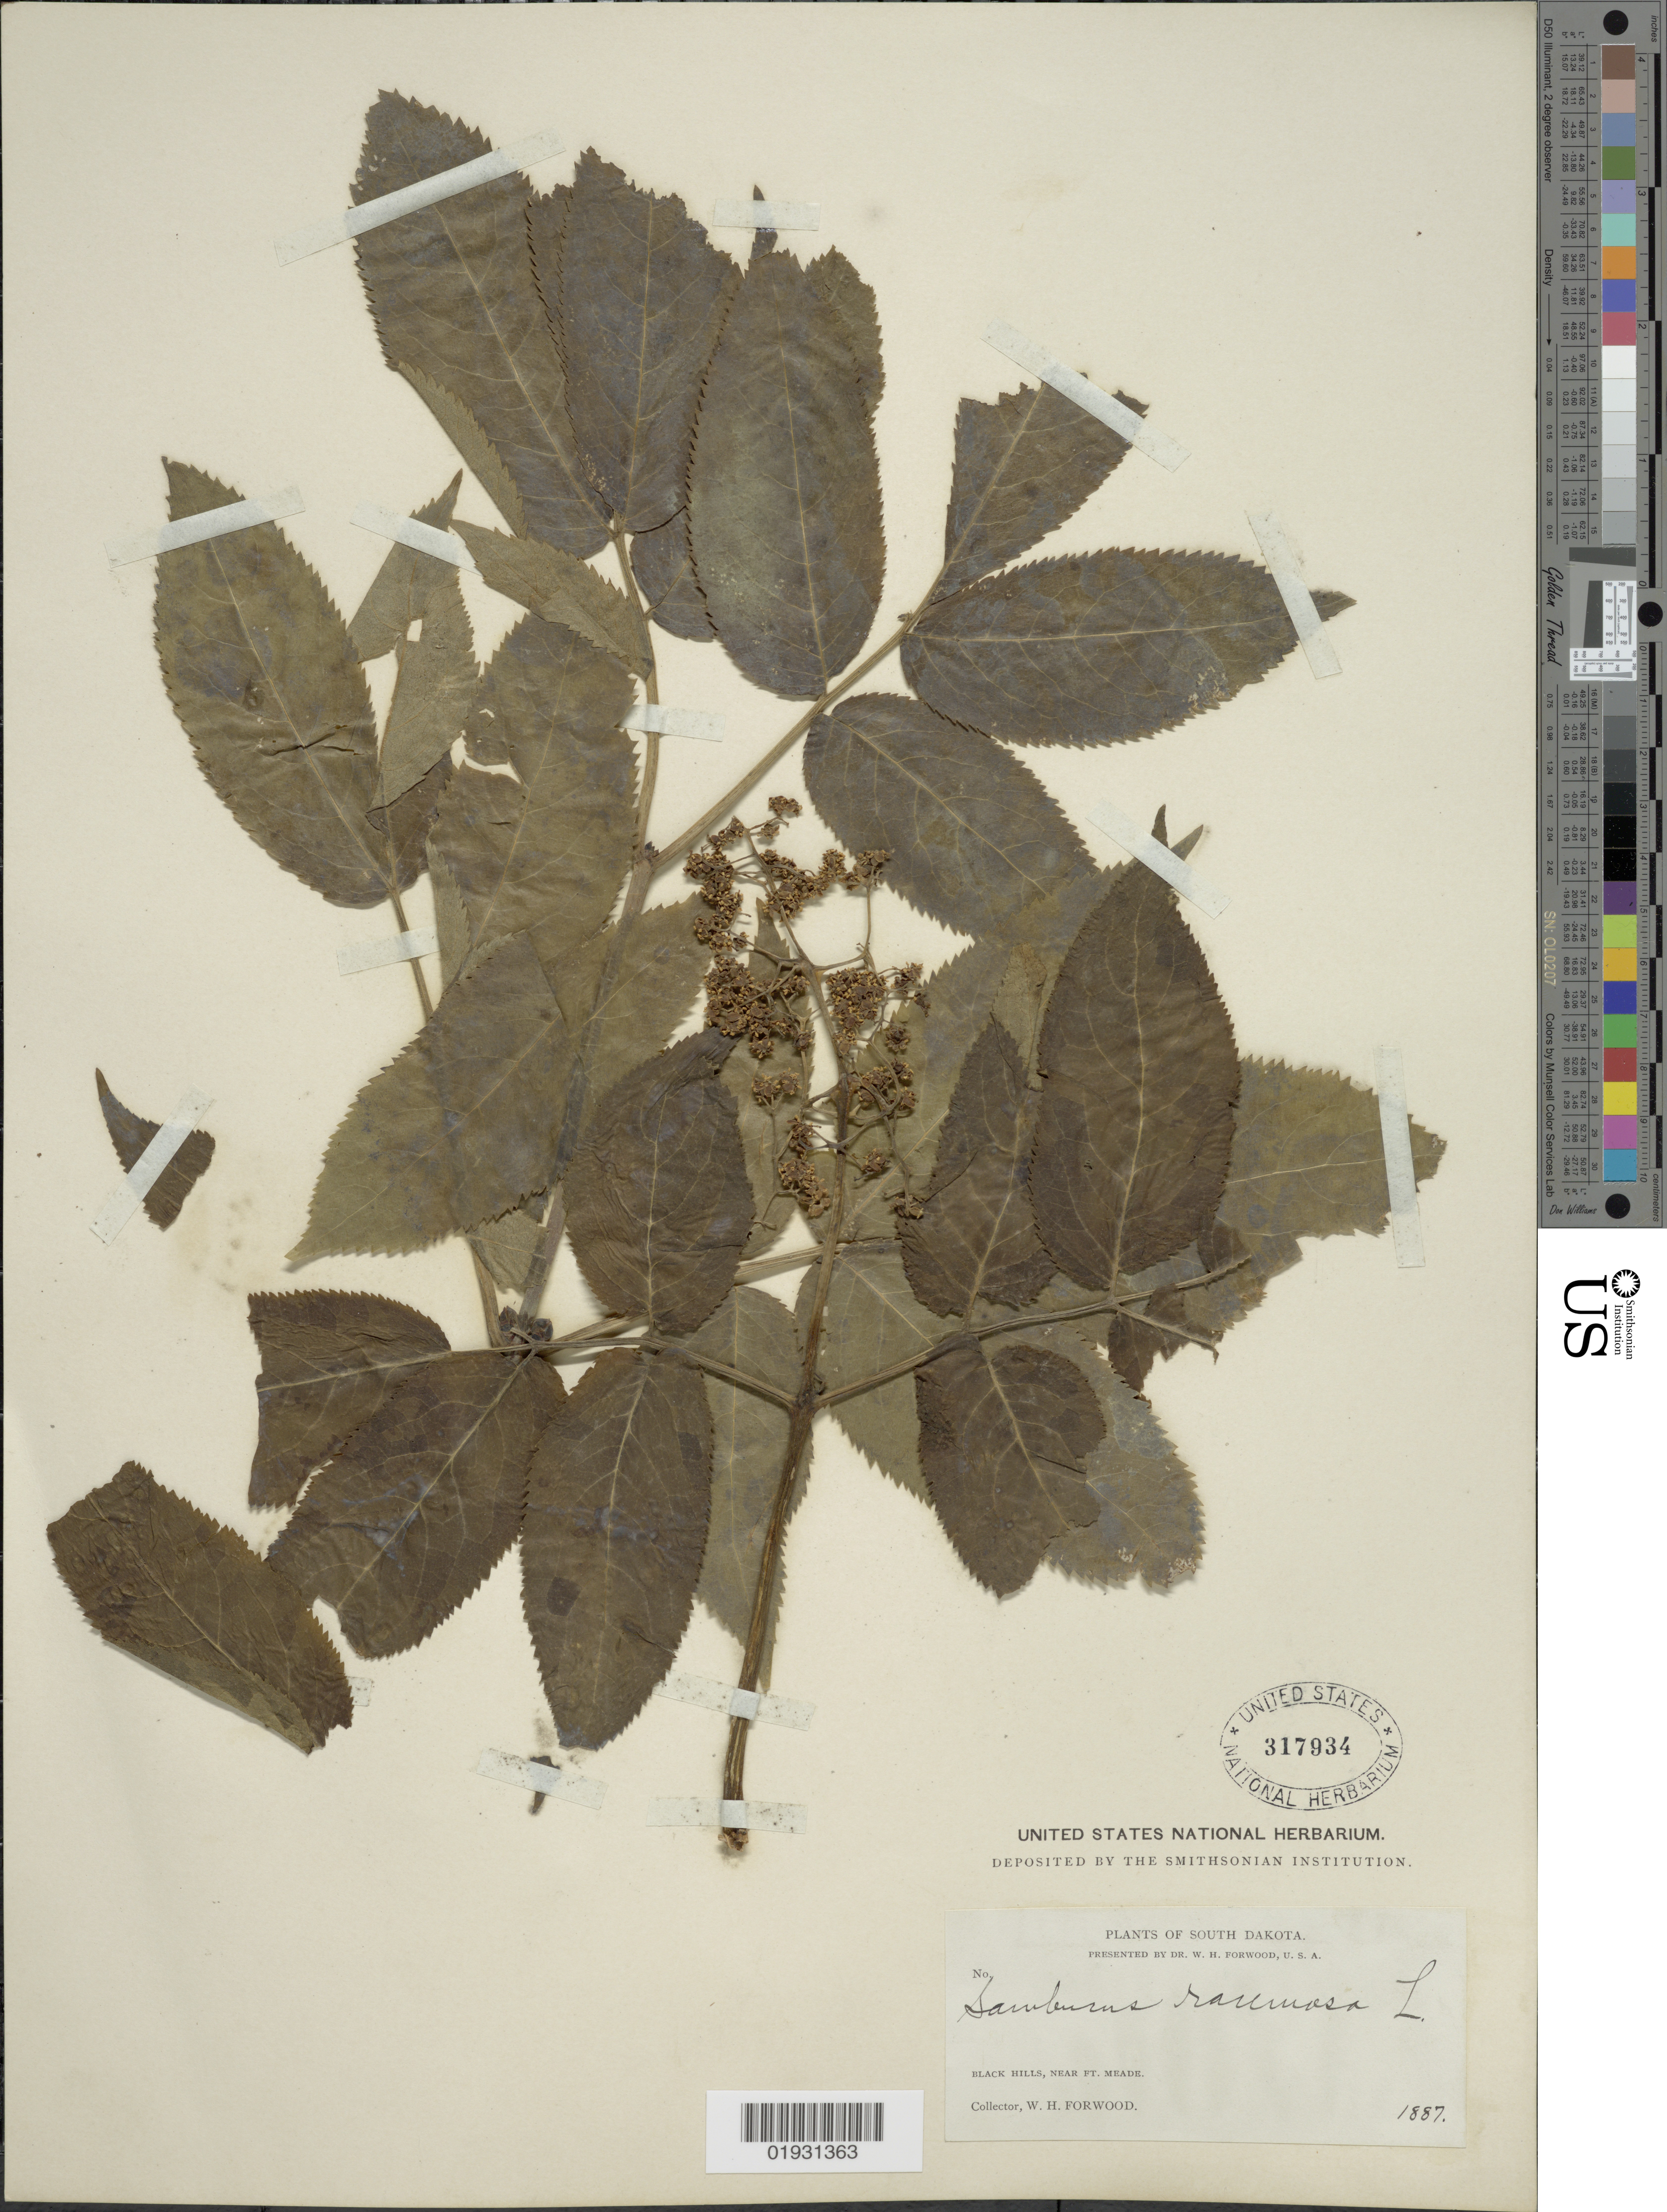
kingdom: Plantae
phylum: Tracheophyta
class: Magnoliopsida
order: Dipsacales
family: Viburnaceae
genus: Sambucus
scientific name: Sambucus racemosa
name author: L.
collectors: W. Forwood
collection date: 1887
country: United States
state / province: South Dakota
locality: Black Hills, near Ft. Meade.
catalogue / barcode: US 317934